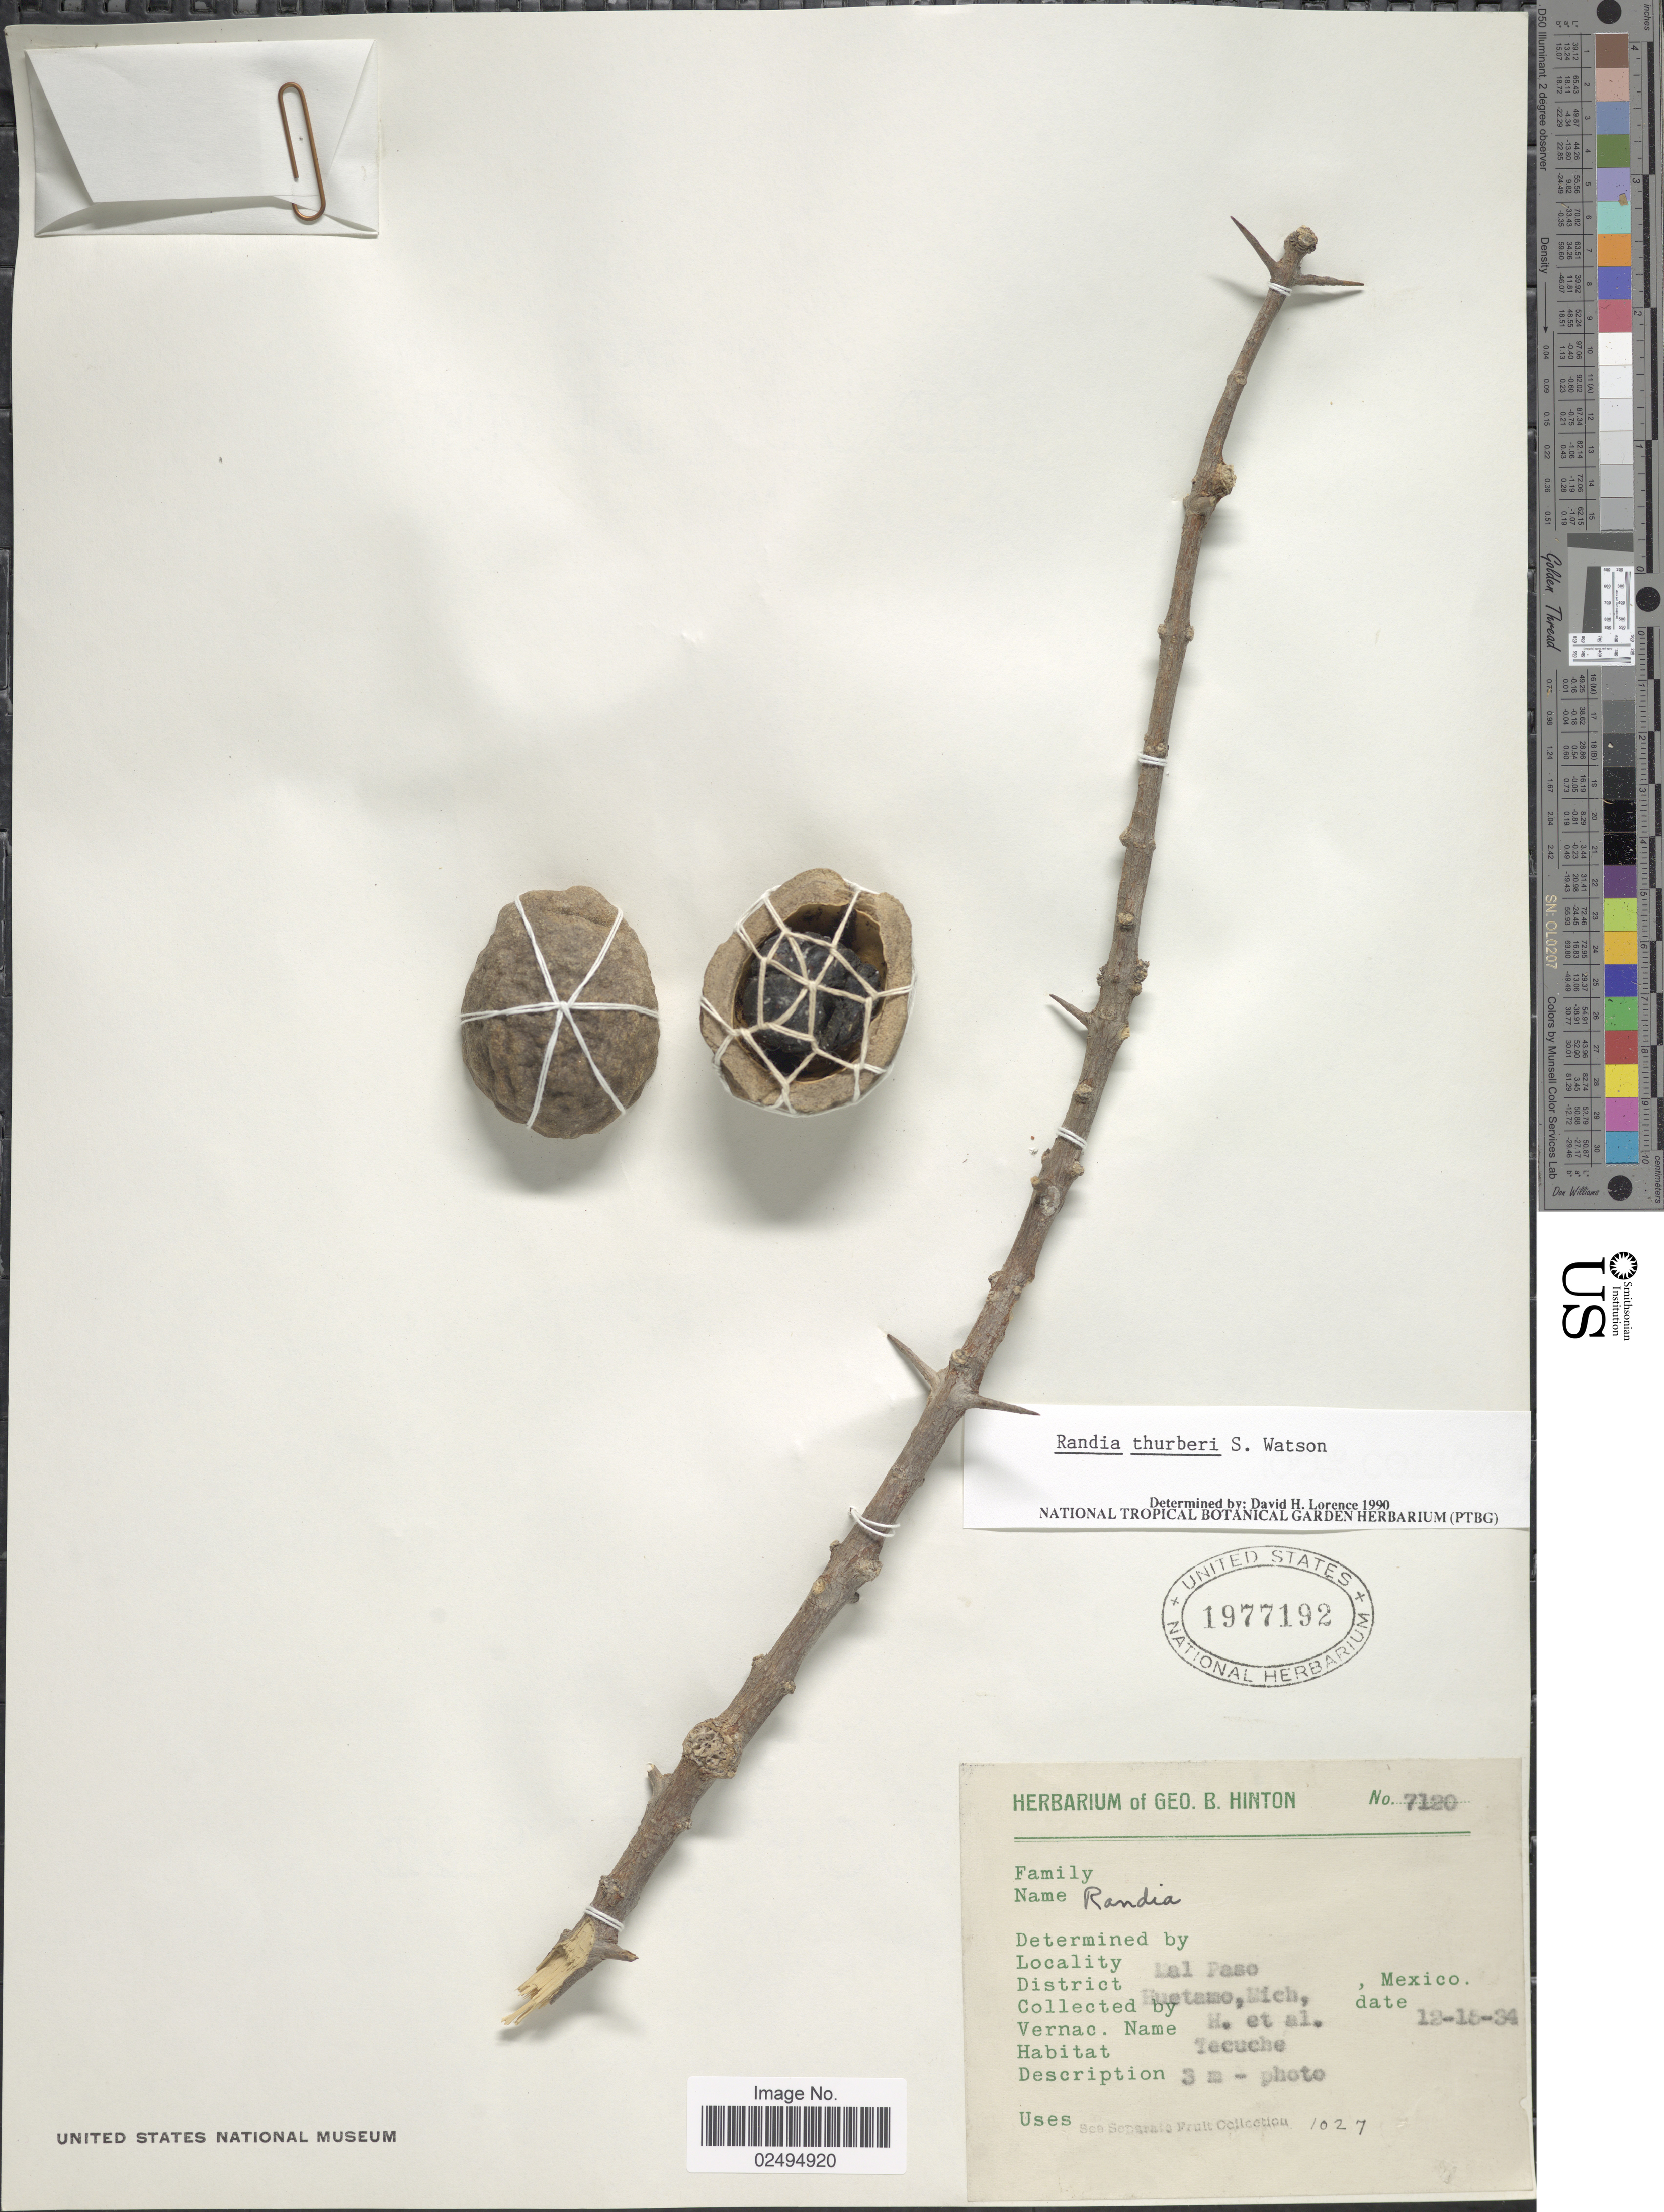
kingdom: Plantae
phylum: Tracheophyta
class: Magnoliopsida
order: Gentianales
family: Rubiaceae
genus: Randia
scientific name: Randia thurberi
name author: S. Watson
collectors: G. B. Hinton & et al.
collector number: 7120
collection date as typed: Transcribed d/m/y: 15/12/34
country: Mexico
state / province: Michoacán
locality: Mal Paso, District Huetamo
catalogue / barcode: US 1977192